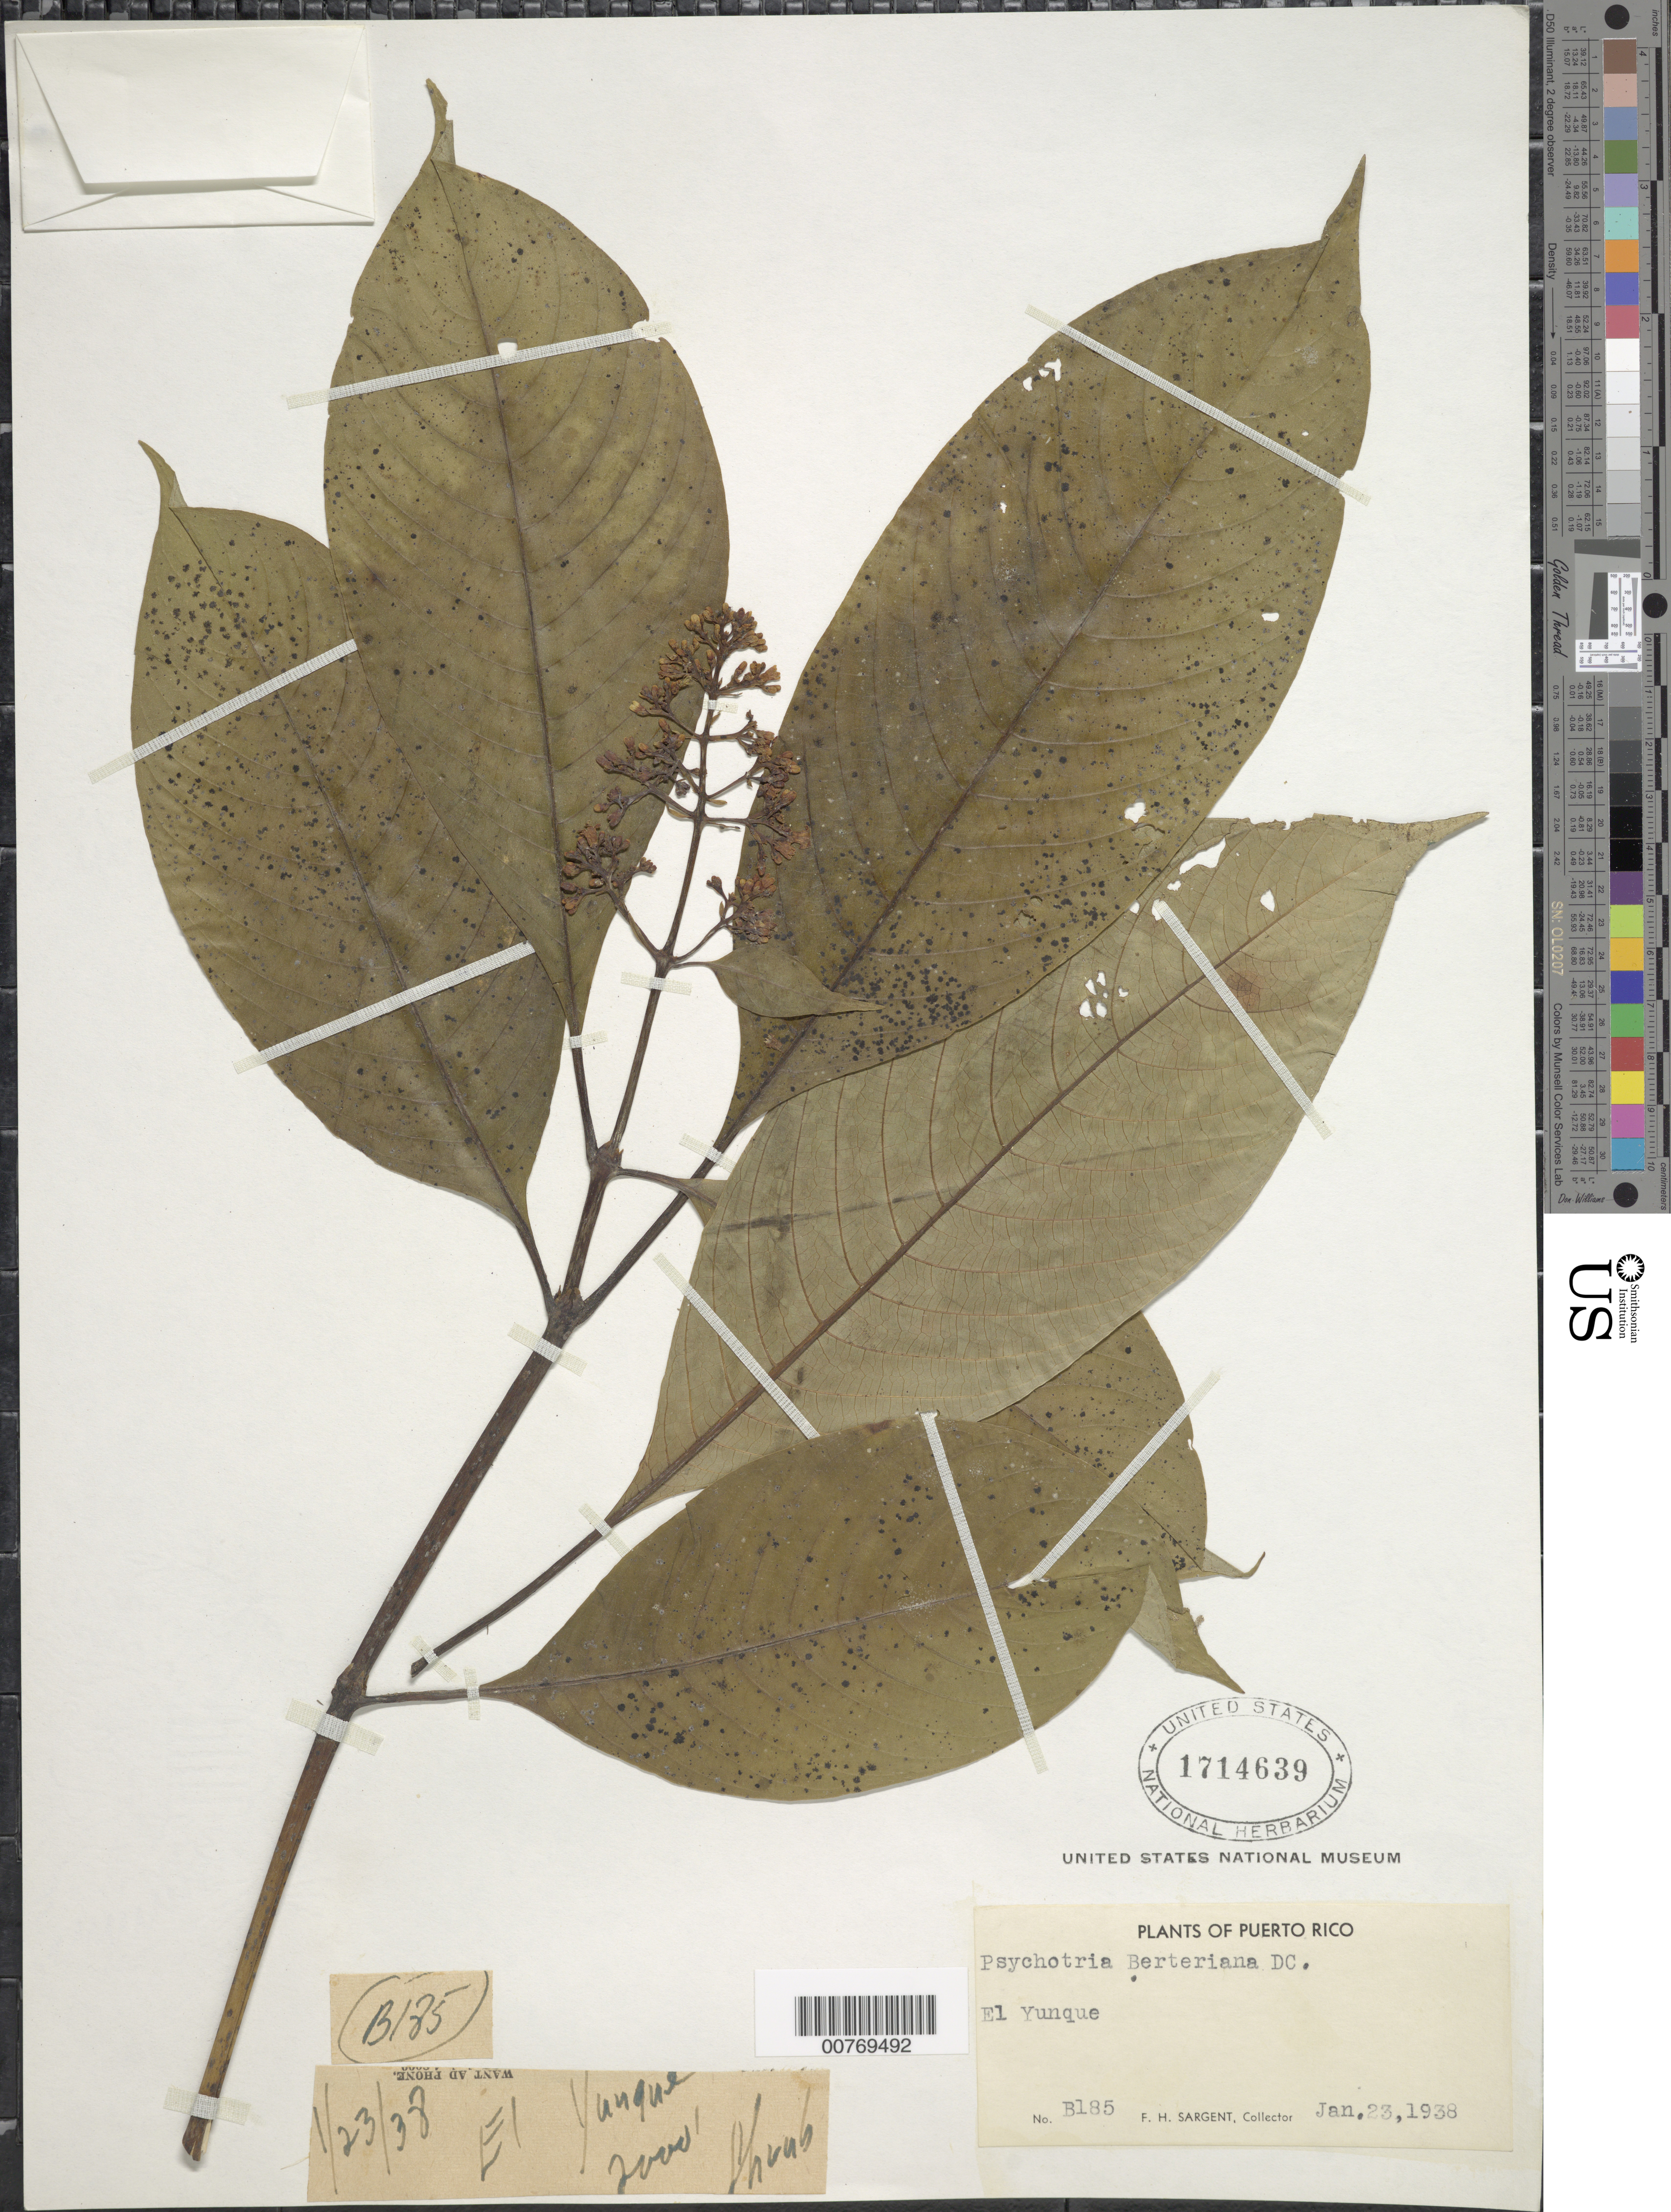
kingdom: Plantae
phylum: Tracheophyta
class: Magnoliopsida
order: Gentianales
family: Rubiaceae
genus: Psychotria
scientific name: Psychotria berteroana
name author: DC.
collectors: F. H. Sargent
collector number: B185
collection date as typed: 23 Jan 1938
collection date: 1938-01-23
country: Puerto Rico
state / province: Río Grande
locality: El Yunque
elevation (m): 610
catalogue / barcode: US 1714639